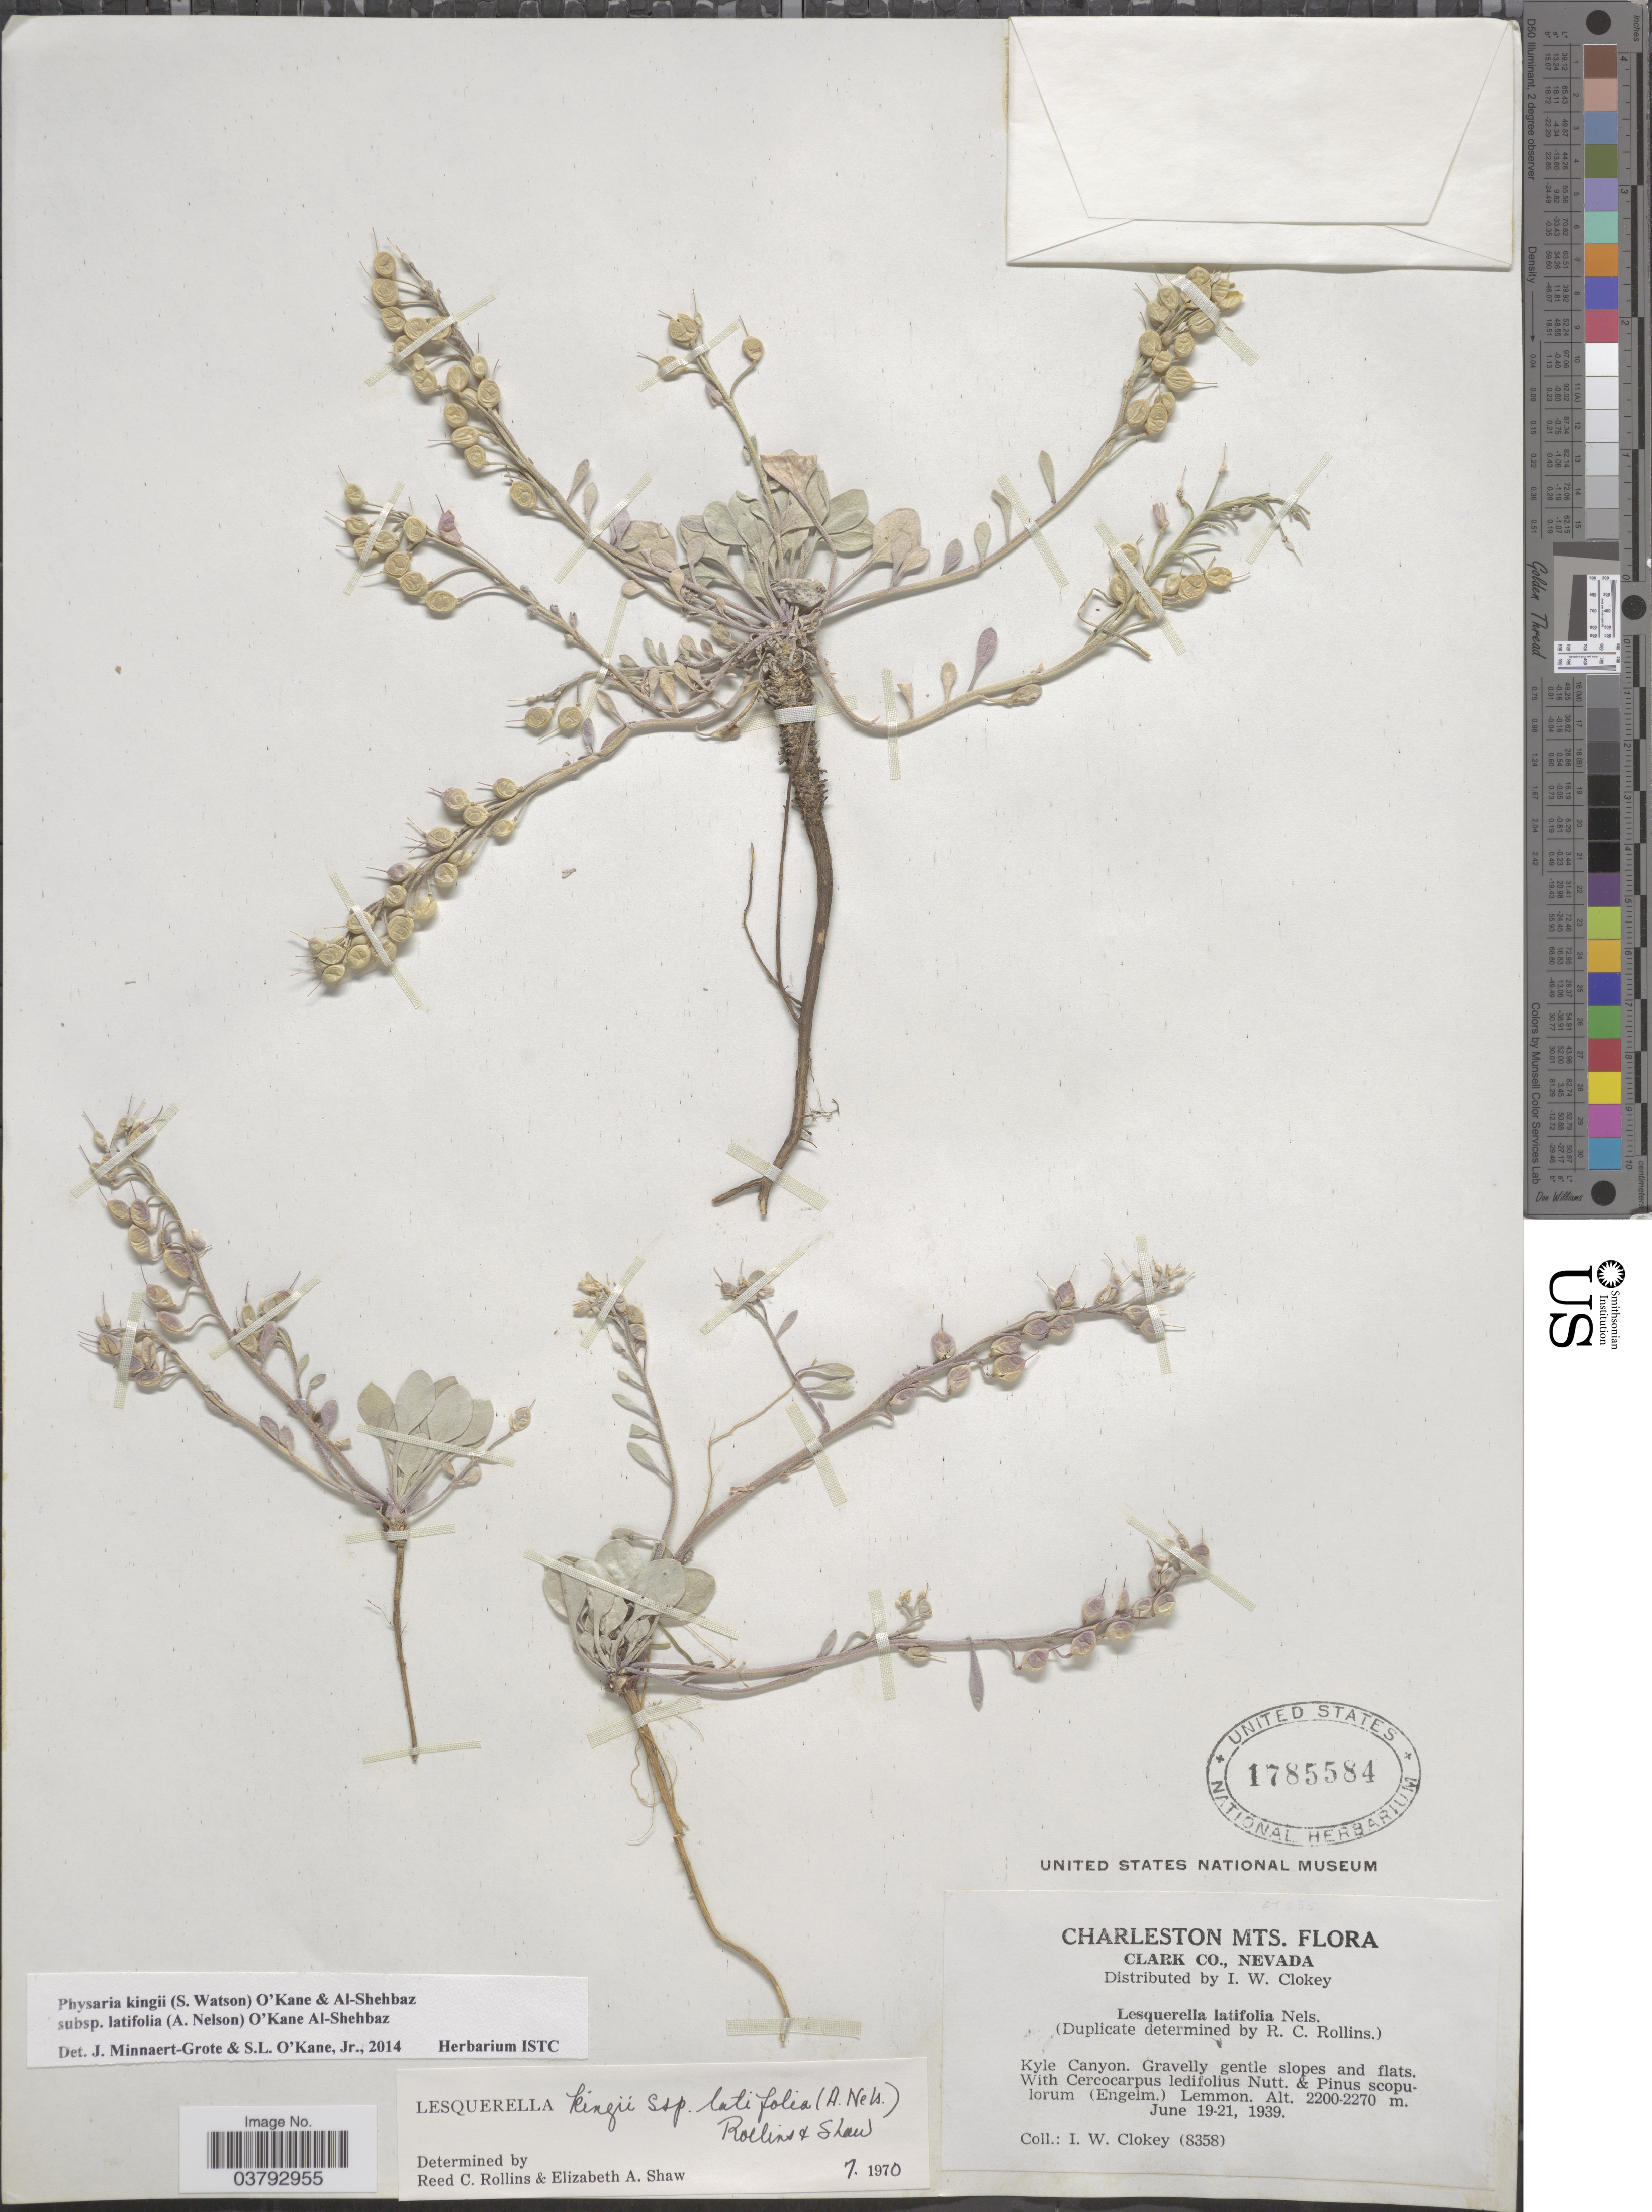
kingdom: Plantae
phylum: Tracheophyta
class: Magnoliopsida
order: Brassicales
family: Brassicaceae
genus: Physaria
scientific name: Physaria kingii subsp. latifolia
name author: (A. Nelson) O'Kane & Al-Shehbaz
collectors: I. W. Clokey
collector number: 8358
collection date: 1939-06-19/1939-06-21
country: United States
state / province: Nevada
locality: Charleston Mts. Clark Co. Kyle Canyon.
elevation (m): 2200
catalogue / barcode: US 1785584